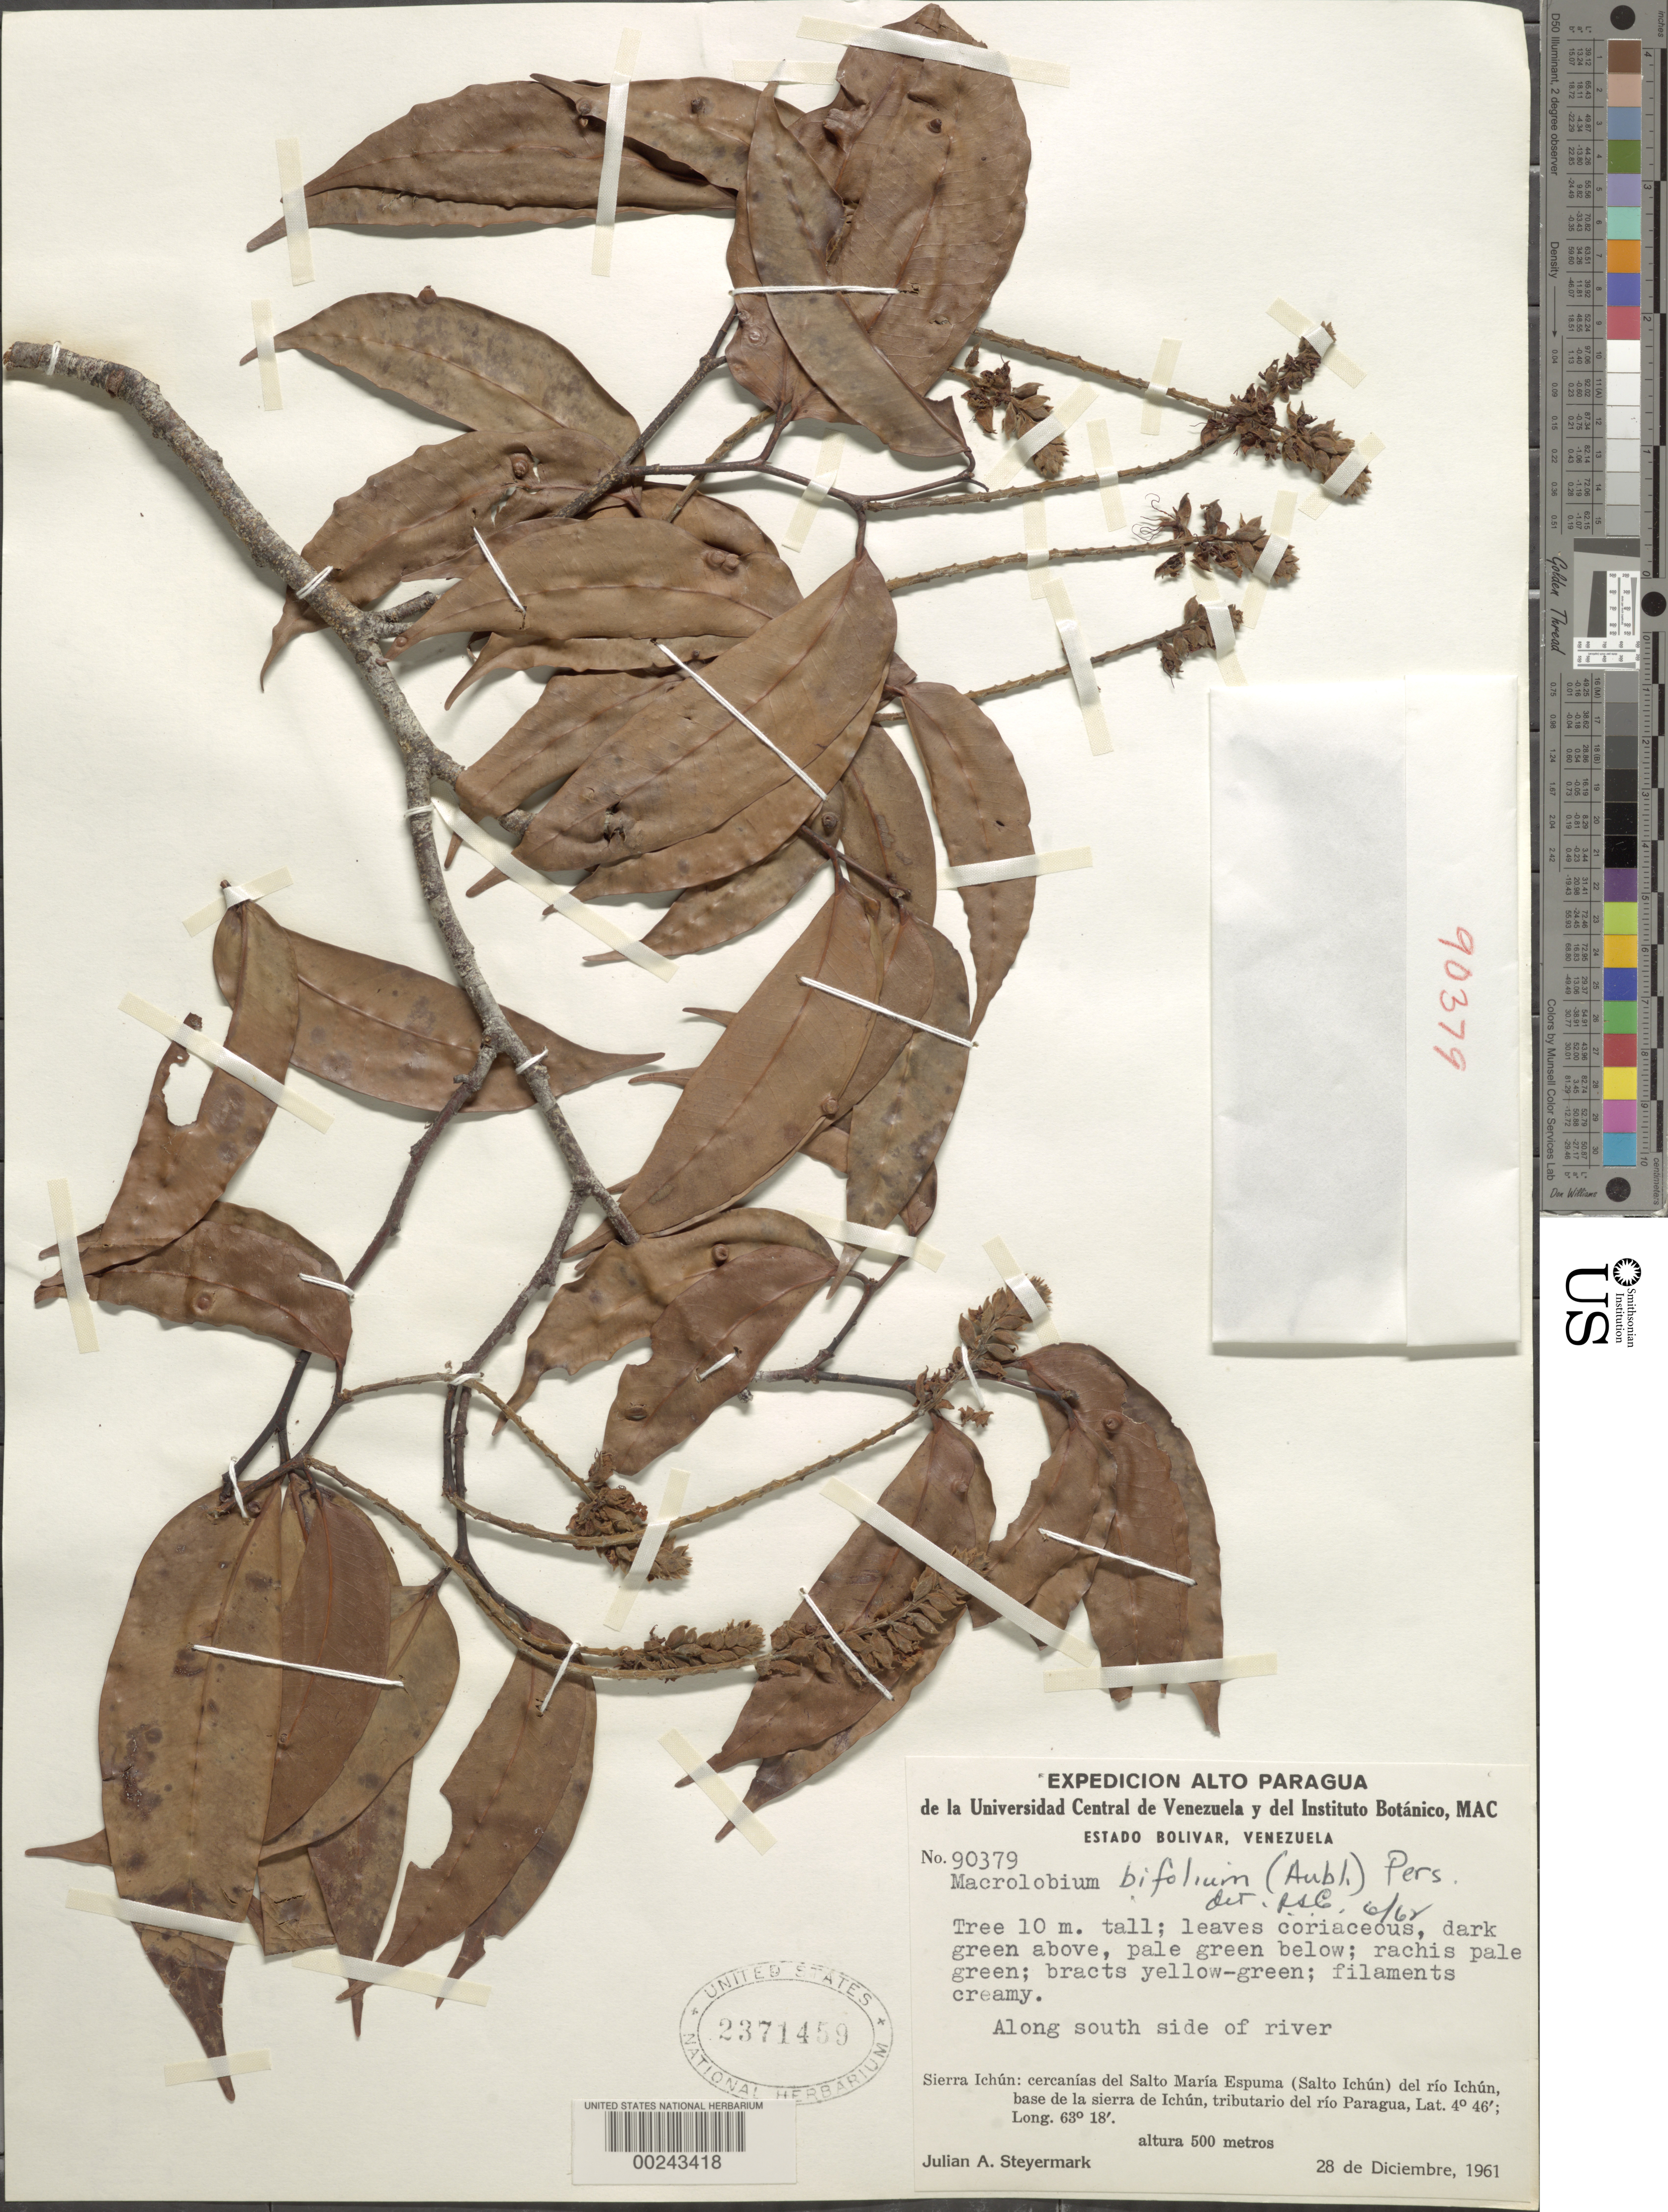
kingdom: Plantae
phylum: Tracheophyta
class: Magnoliopsida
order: Fabales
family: Fabaceae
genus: Macrolobium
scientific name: Macrolobium angustifolium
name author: (Benth.) R.S. Cowan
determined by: Trujillo, A. M.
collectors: J. Steyermark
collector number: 90379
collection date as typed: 28 Dec 1961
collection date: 1961-12-28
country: Venezuela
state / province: Bolivar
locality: Sierra ichun: vic. salto maria espuma (salto ichun) del rio ichun, base of sierra de ichun, trib. of r.paragua; s side of river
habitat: Along river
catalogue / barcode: US 2371459